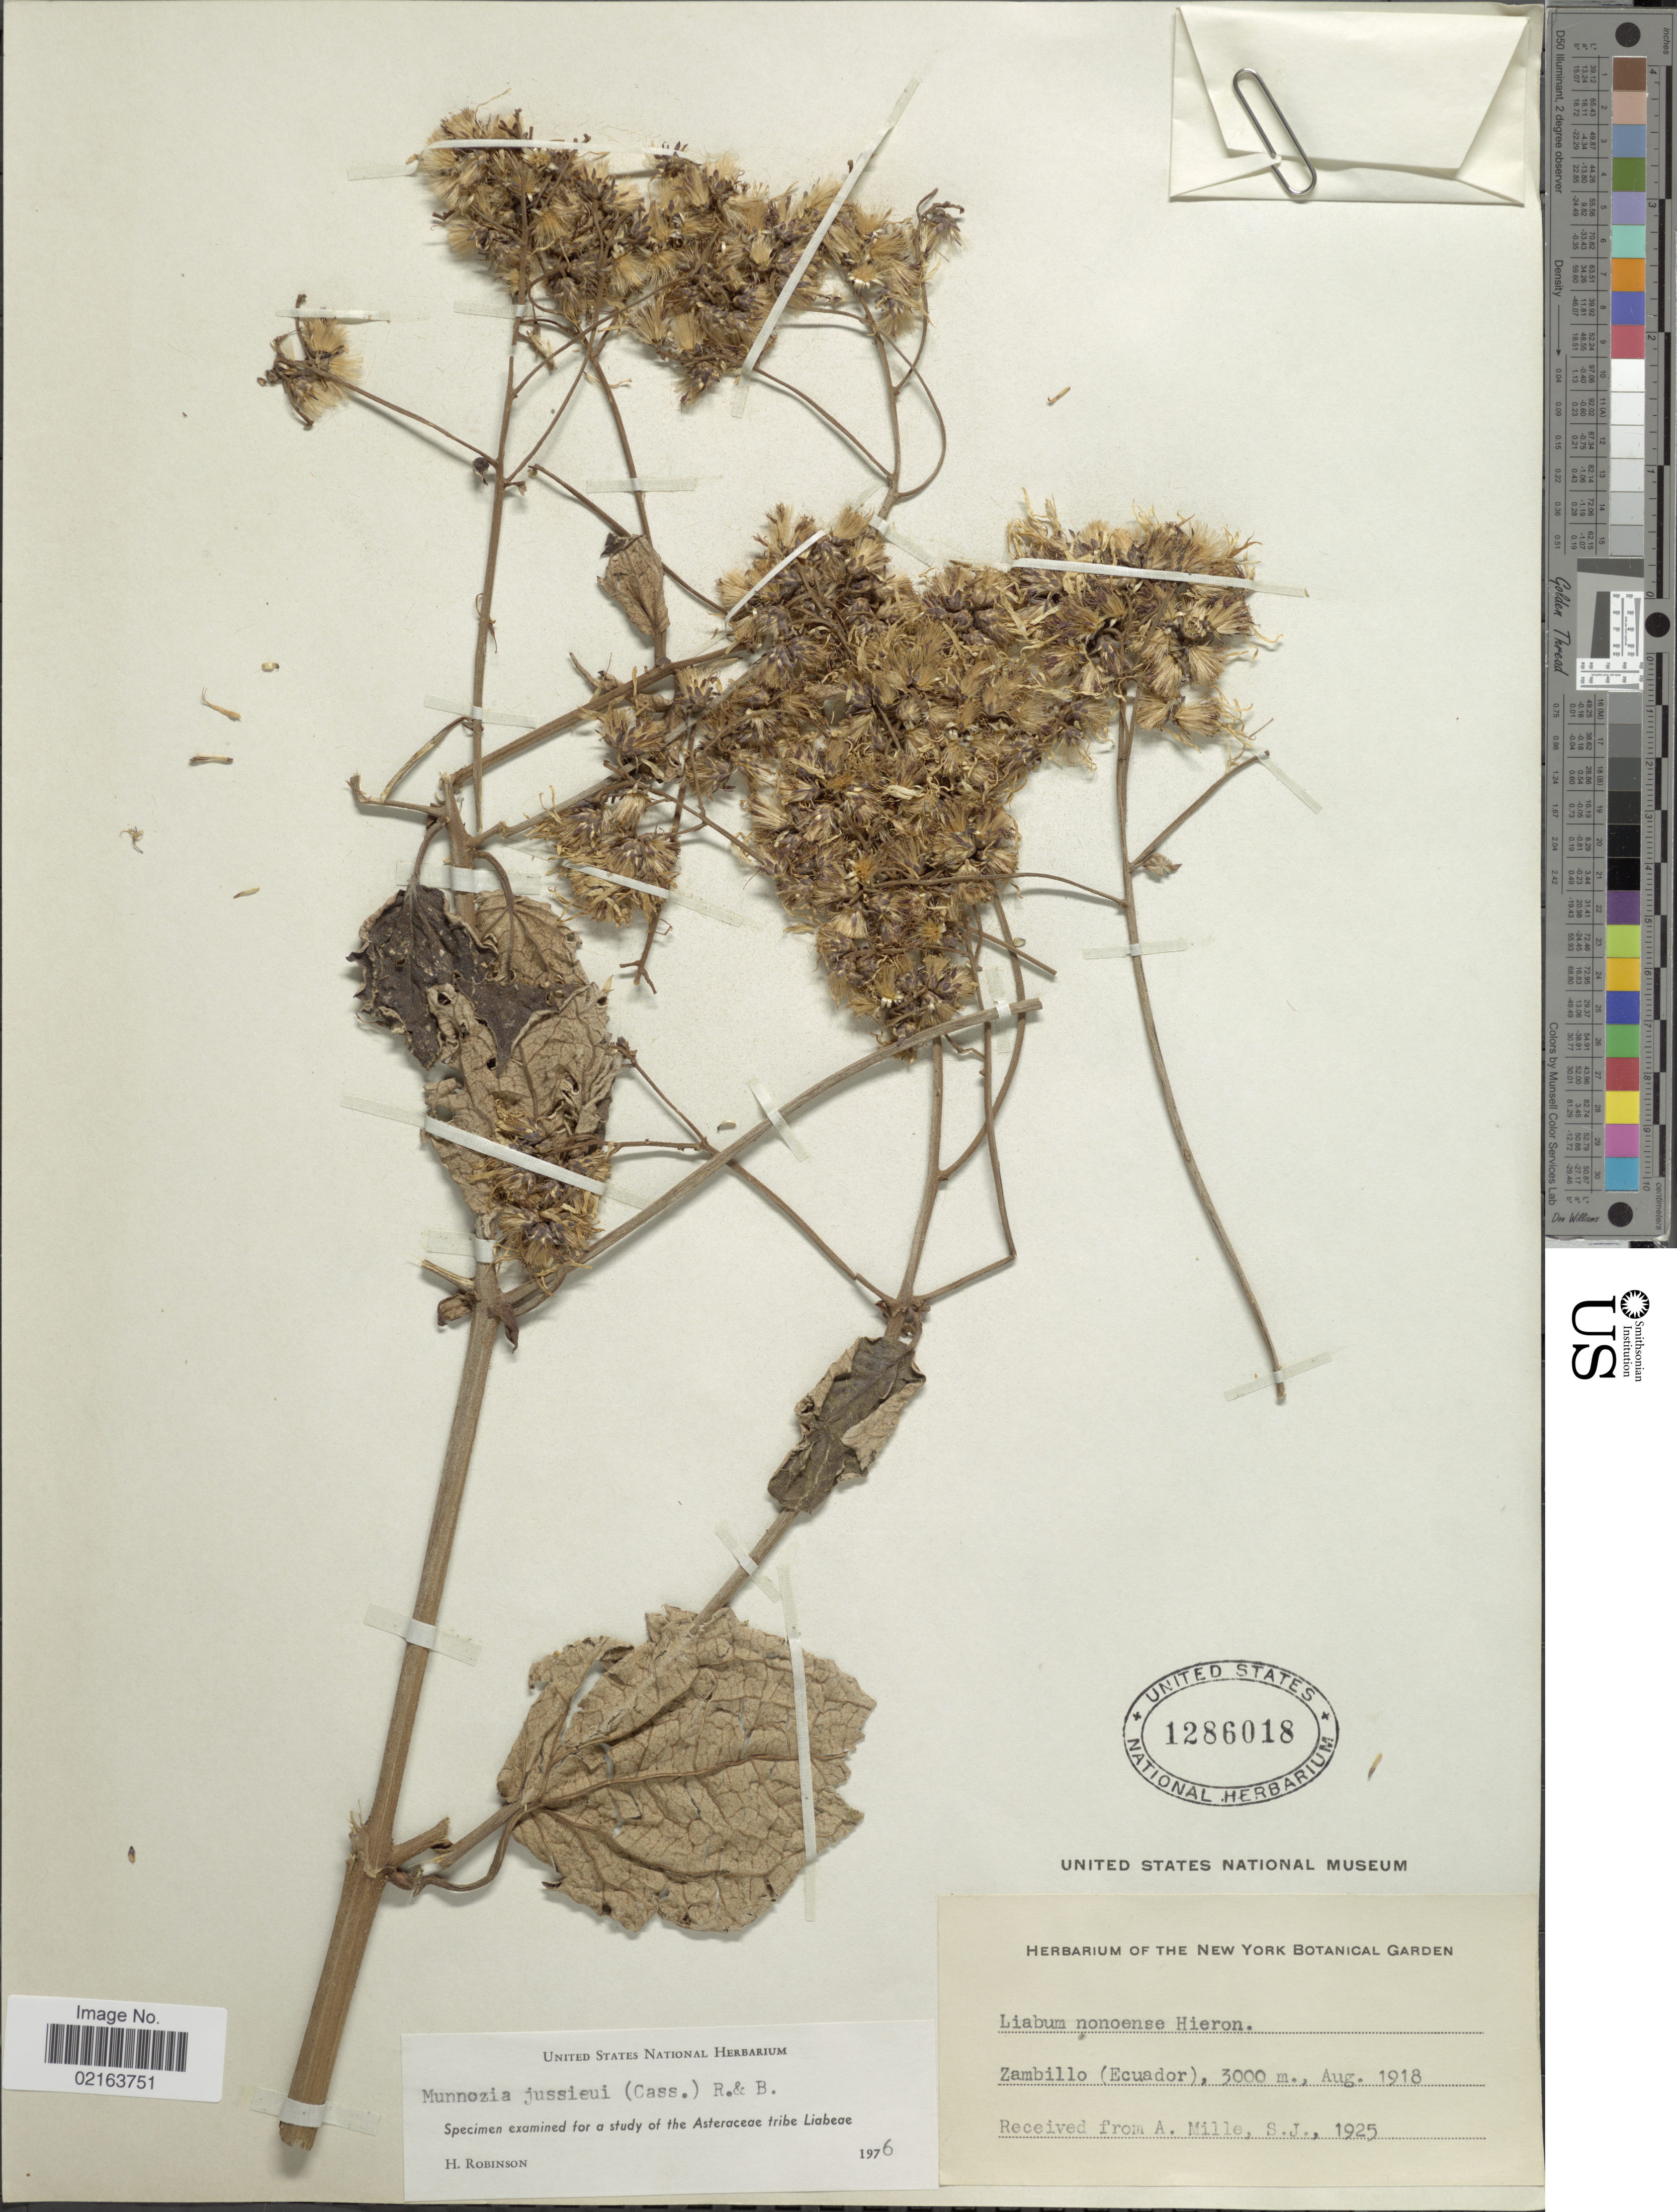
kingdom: Plantae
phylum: Tracheophyta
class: Magnoliopsida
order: Asterales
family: Asteraceae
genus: Munnozia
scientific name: Munnozia jussieui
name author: (Cass.) H. Rob. & Brettell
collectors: ex herb. NYBG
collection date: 1918-08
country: Ecuador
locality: Zambillo (Ecuador)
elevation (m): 3000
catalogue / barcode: US 1286018